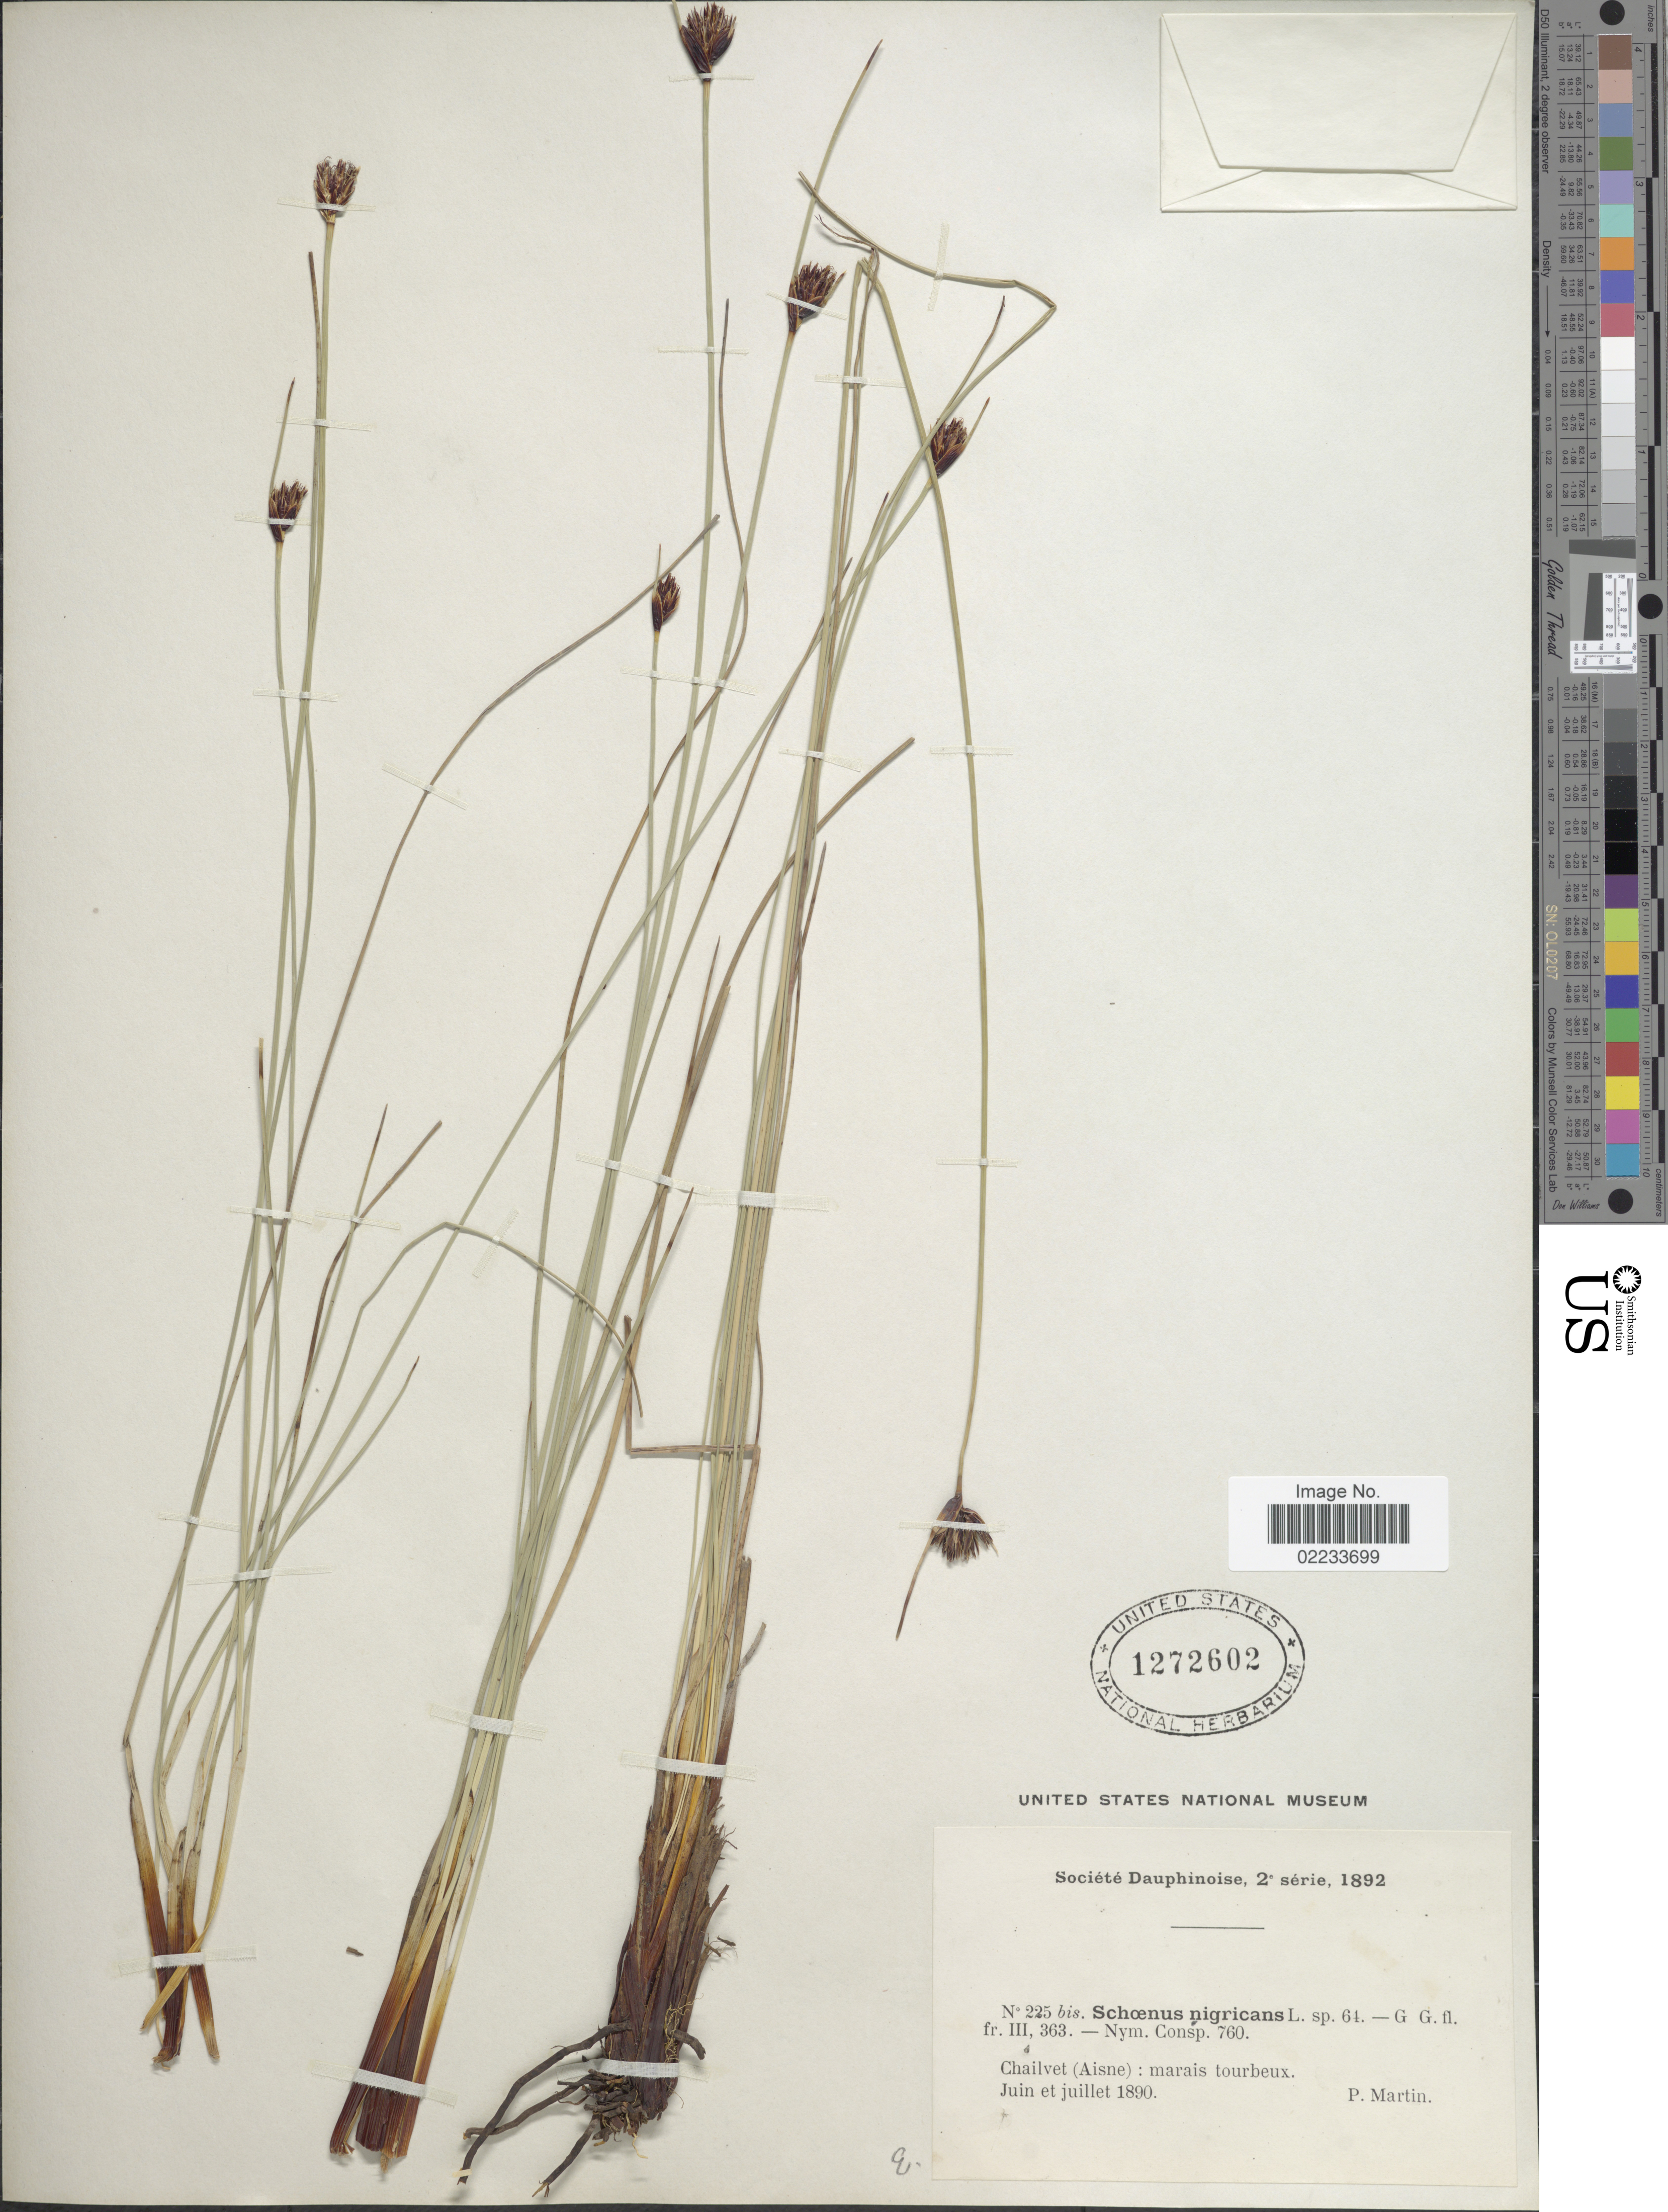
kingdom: Plantae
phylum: Tracheophyta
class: Liliopsida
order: Poales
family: Cyperaceae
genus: Schoenus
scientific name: Schoenus nigricans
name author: L.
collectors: P. Martin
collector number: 225 bis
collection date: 1890-06/1890-07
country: France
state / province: Hauts-de-France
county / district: Aisne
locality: Chailvet (Aisne): ?Marais Tourbeux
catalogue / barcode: US 1272602